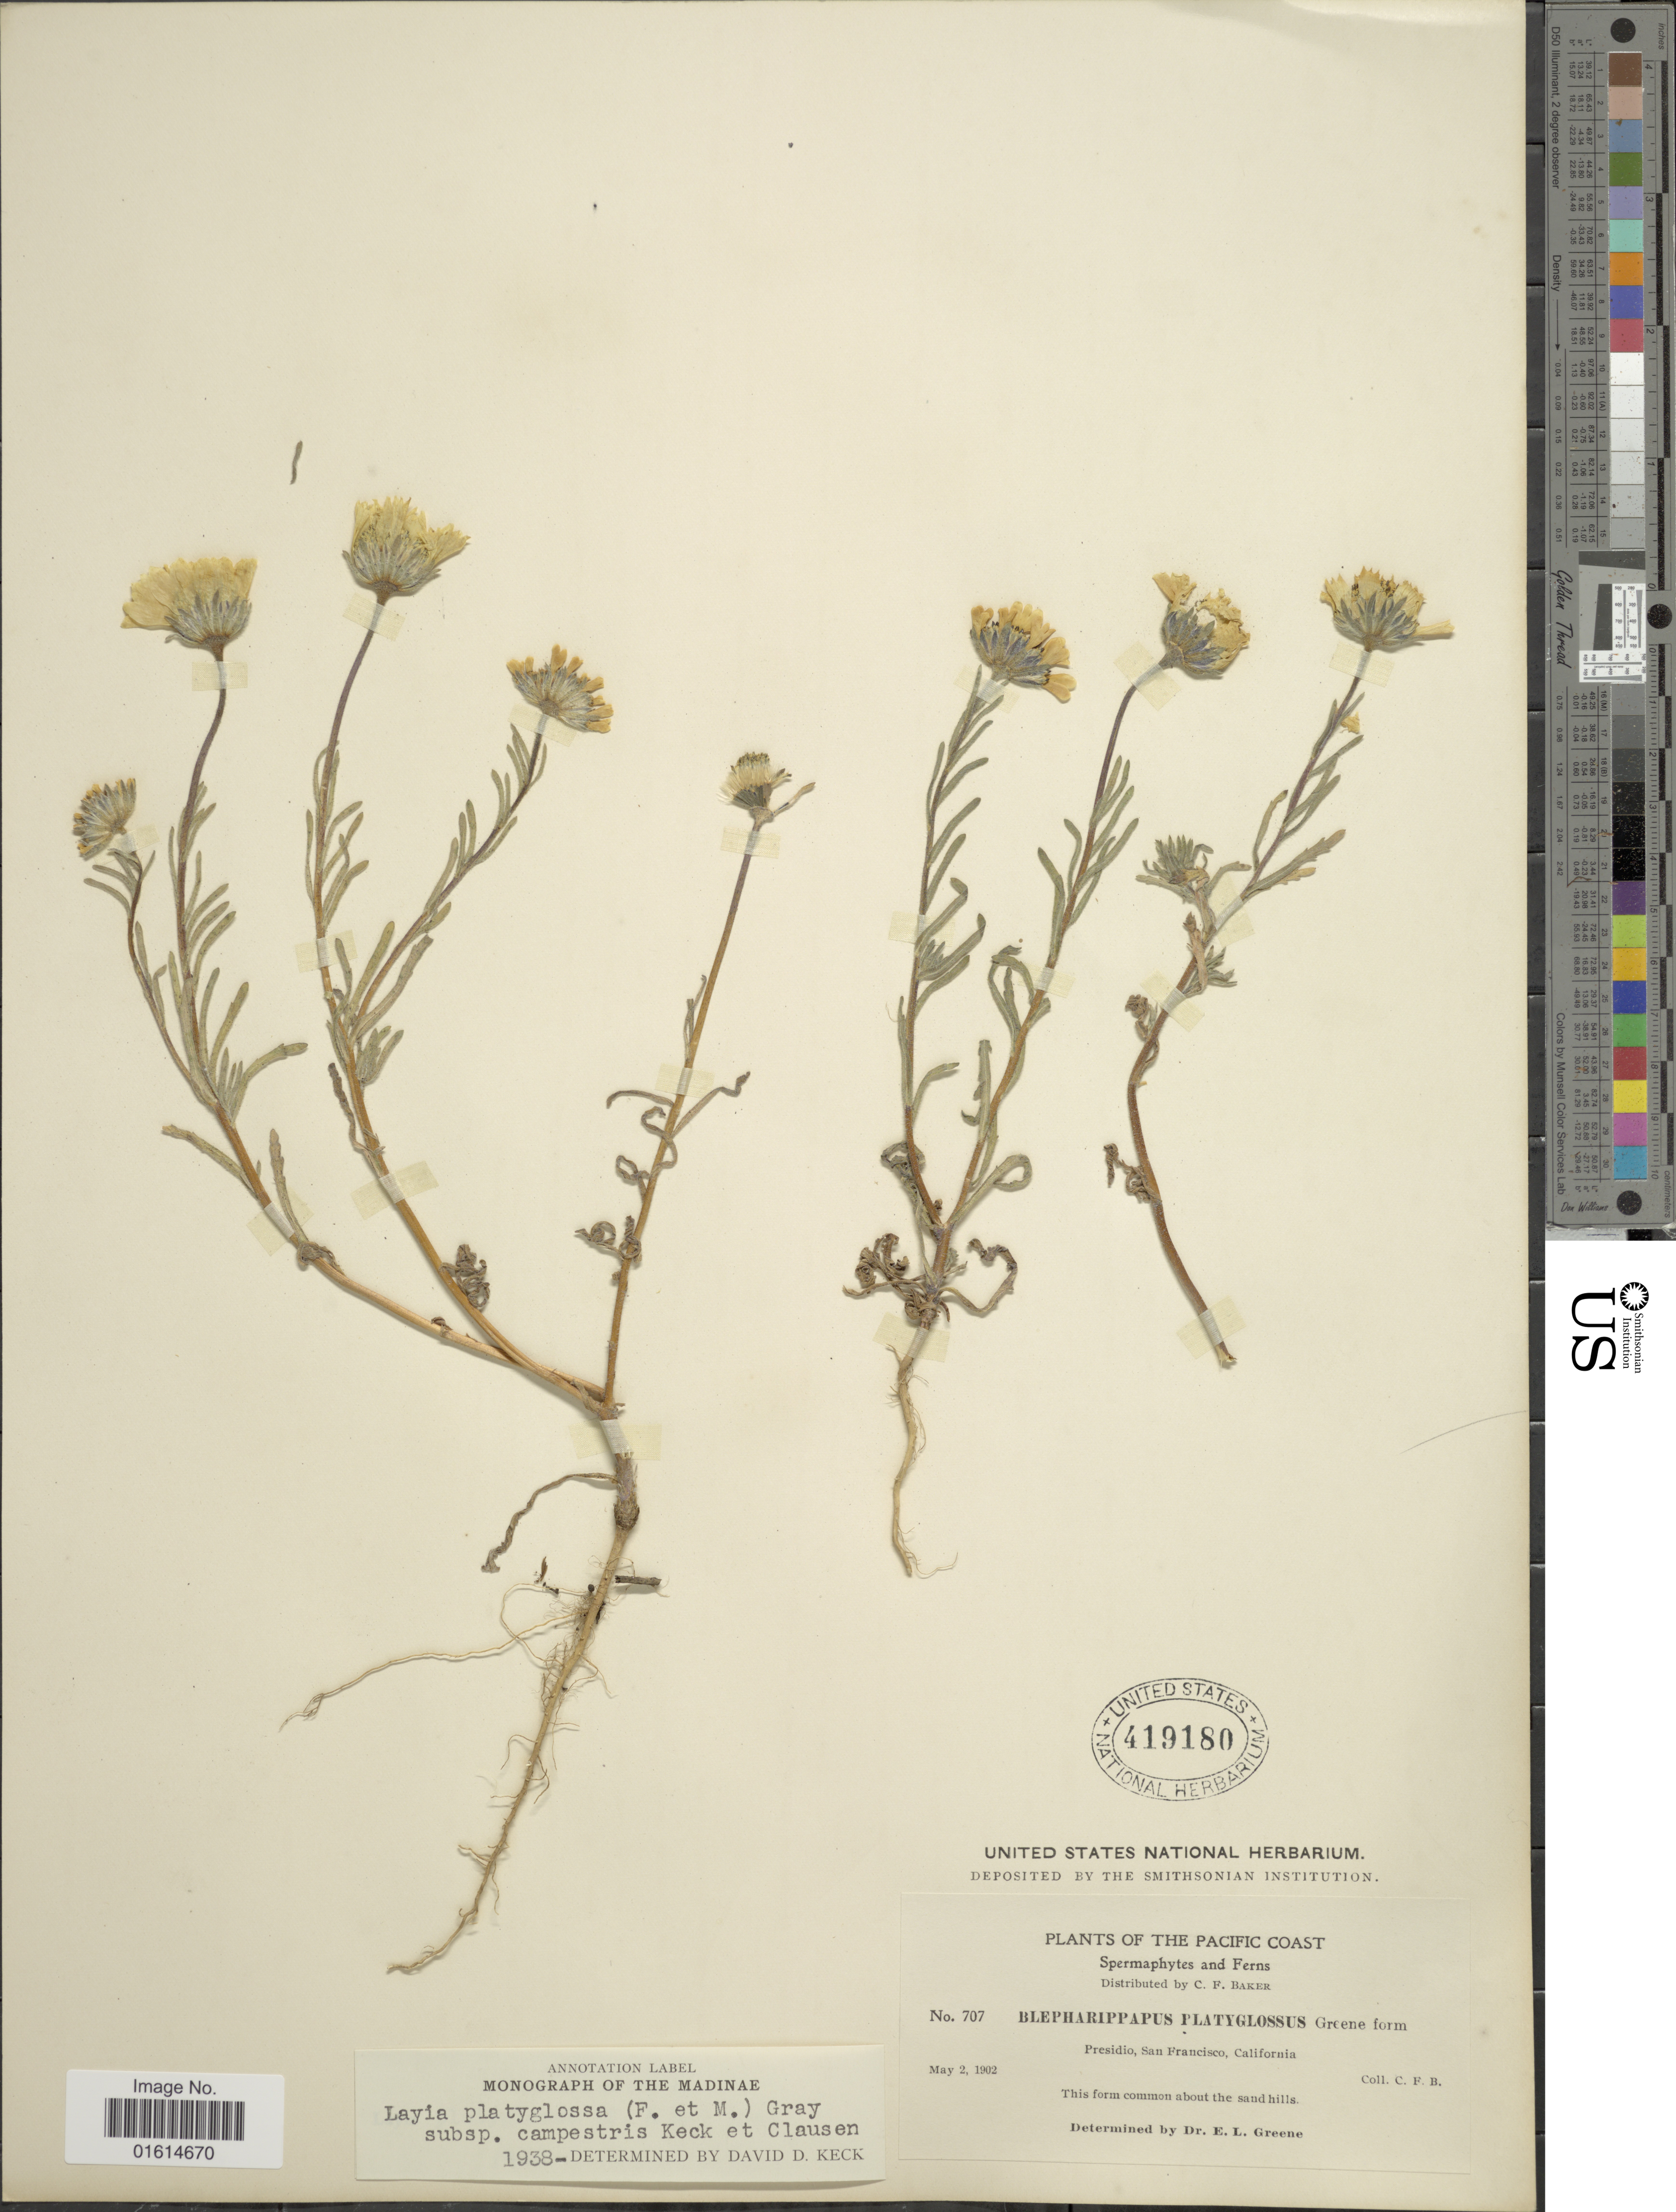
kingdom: Plantae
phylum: Tracheophyta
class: Magnoliopsida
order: Asterales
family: Asteraceae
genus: Layia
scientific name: Layia platyglossa subsp. campestris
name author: D.D. Keck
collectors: C. F. Baker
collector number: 707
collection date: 1902-05-02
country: United States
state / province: California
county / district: San Francisco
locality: Pacific Coast, Presidio, San Francisco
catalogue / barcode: US 419180